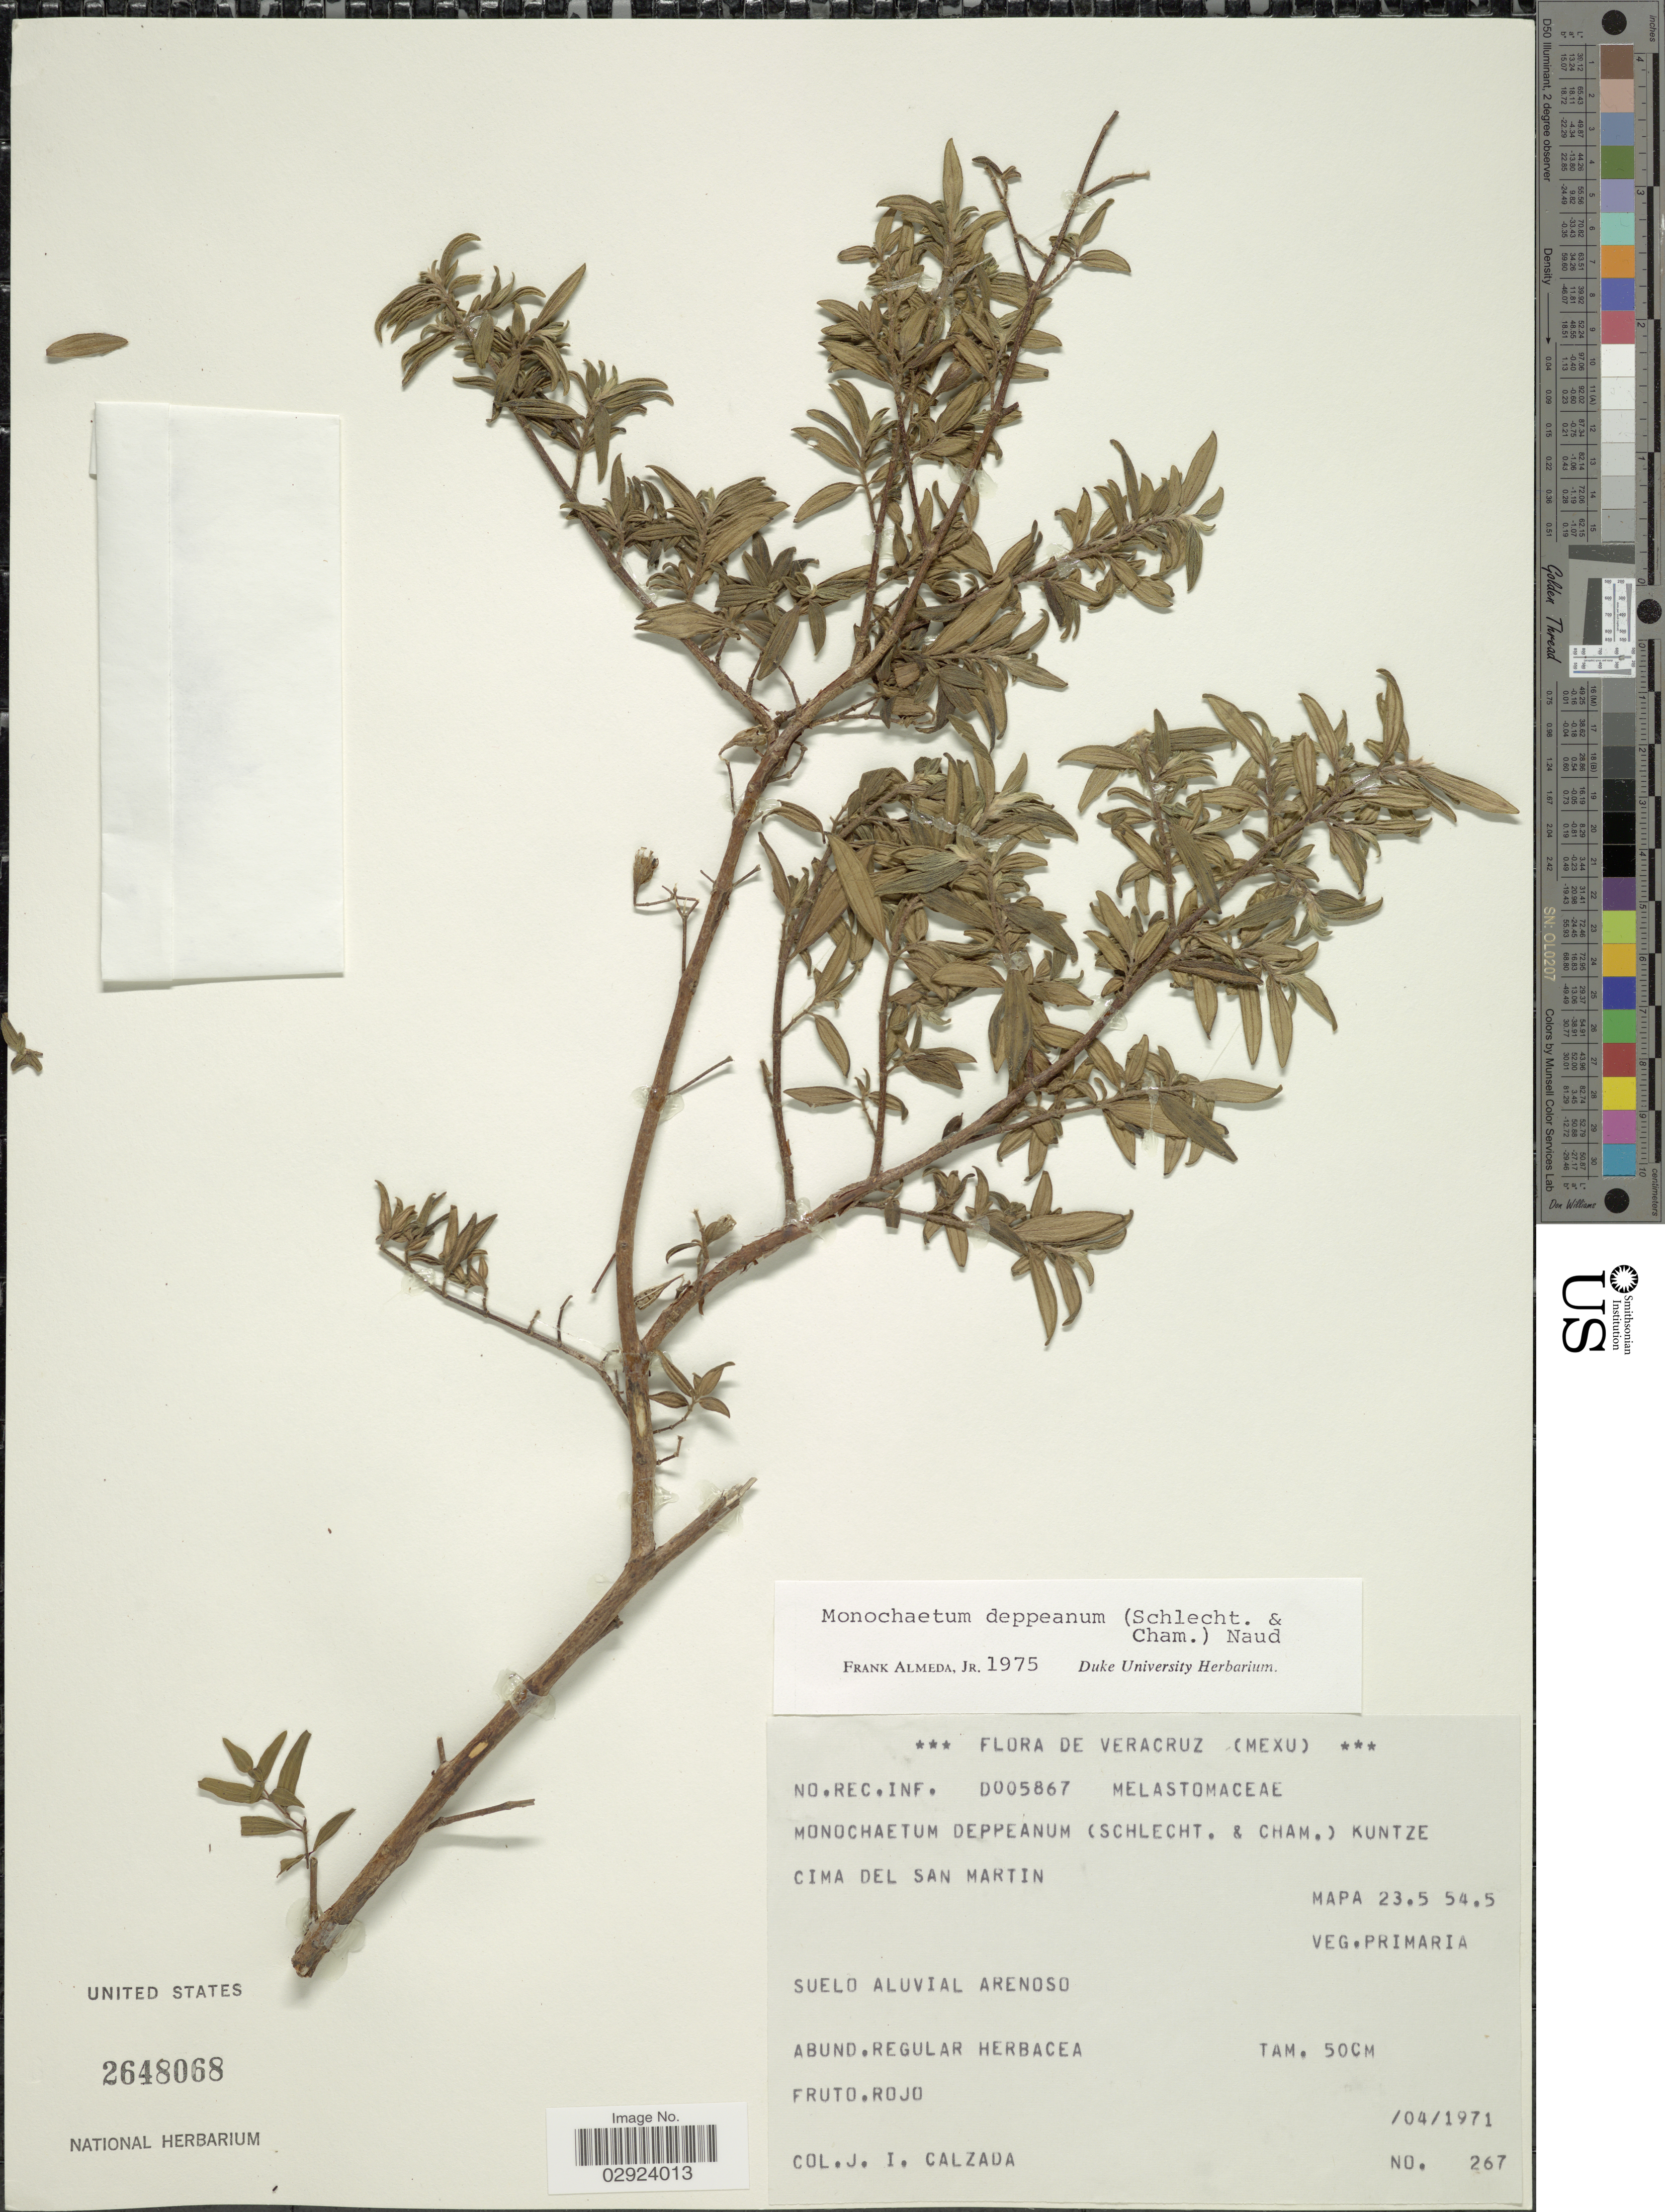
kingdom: Plantae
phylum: Tracheophyta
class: Magnoliopsida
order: Myrtales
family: Melastomataceae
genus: Monochaetum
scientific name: Monochaetum deppeanum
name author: (Schltdl. & Cham.) Naudin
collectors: J. I. Calzada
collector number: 267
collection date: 1971-04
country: Mexico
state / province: Veracruz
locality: Cima del San Martin. Mapa 23.5 54.5.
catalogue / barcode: US 2648068